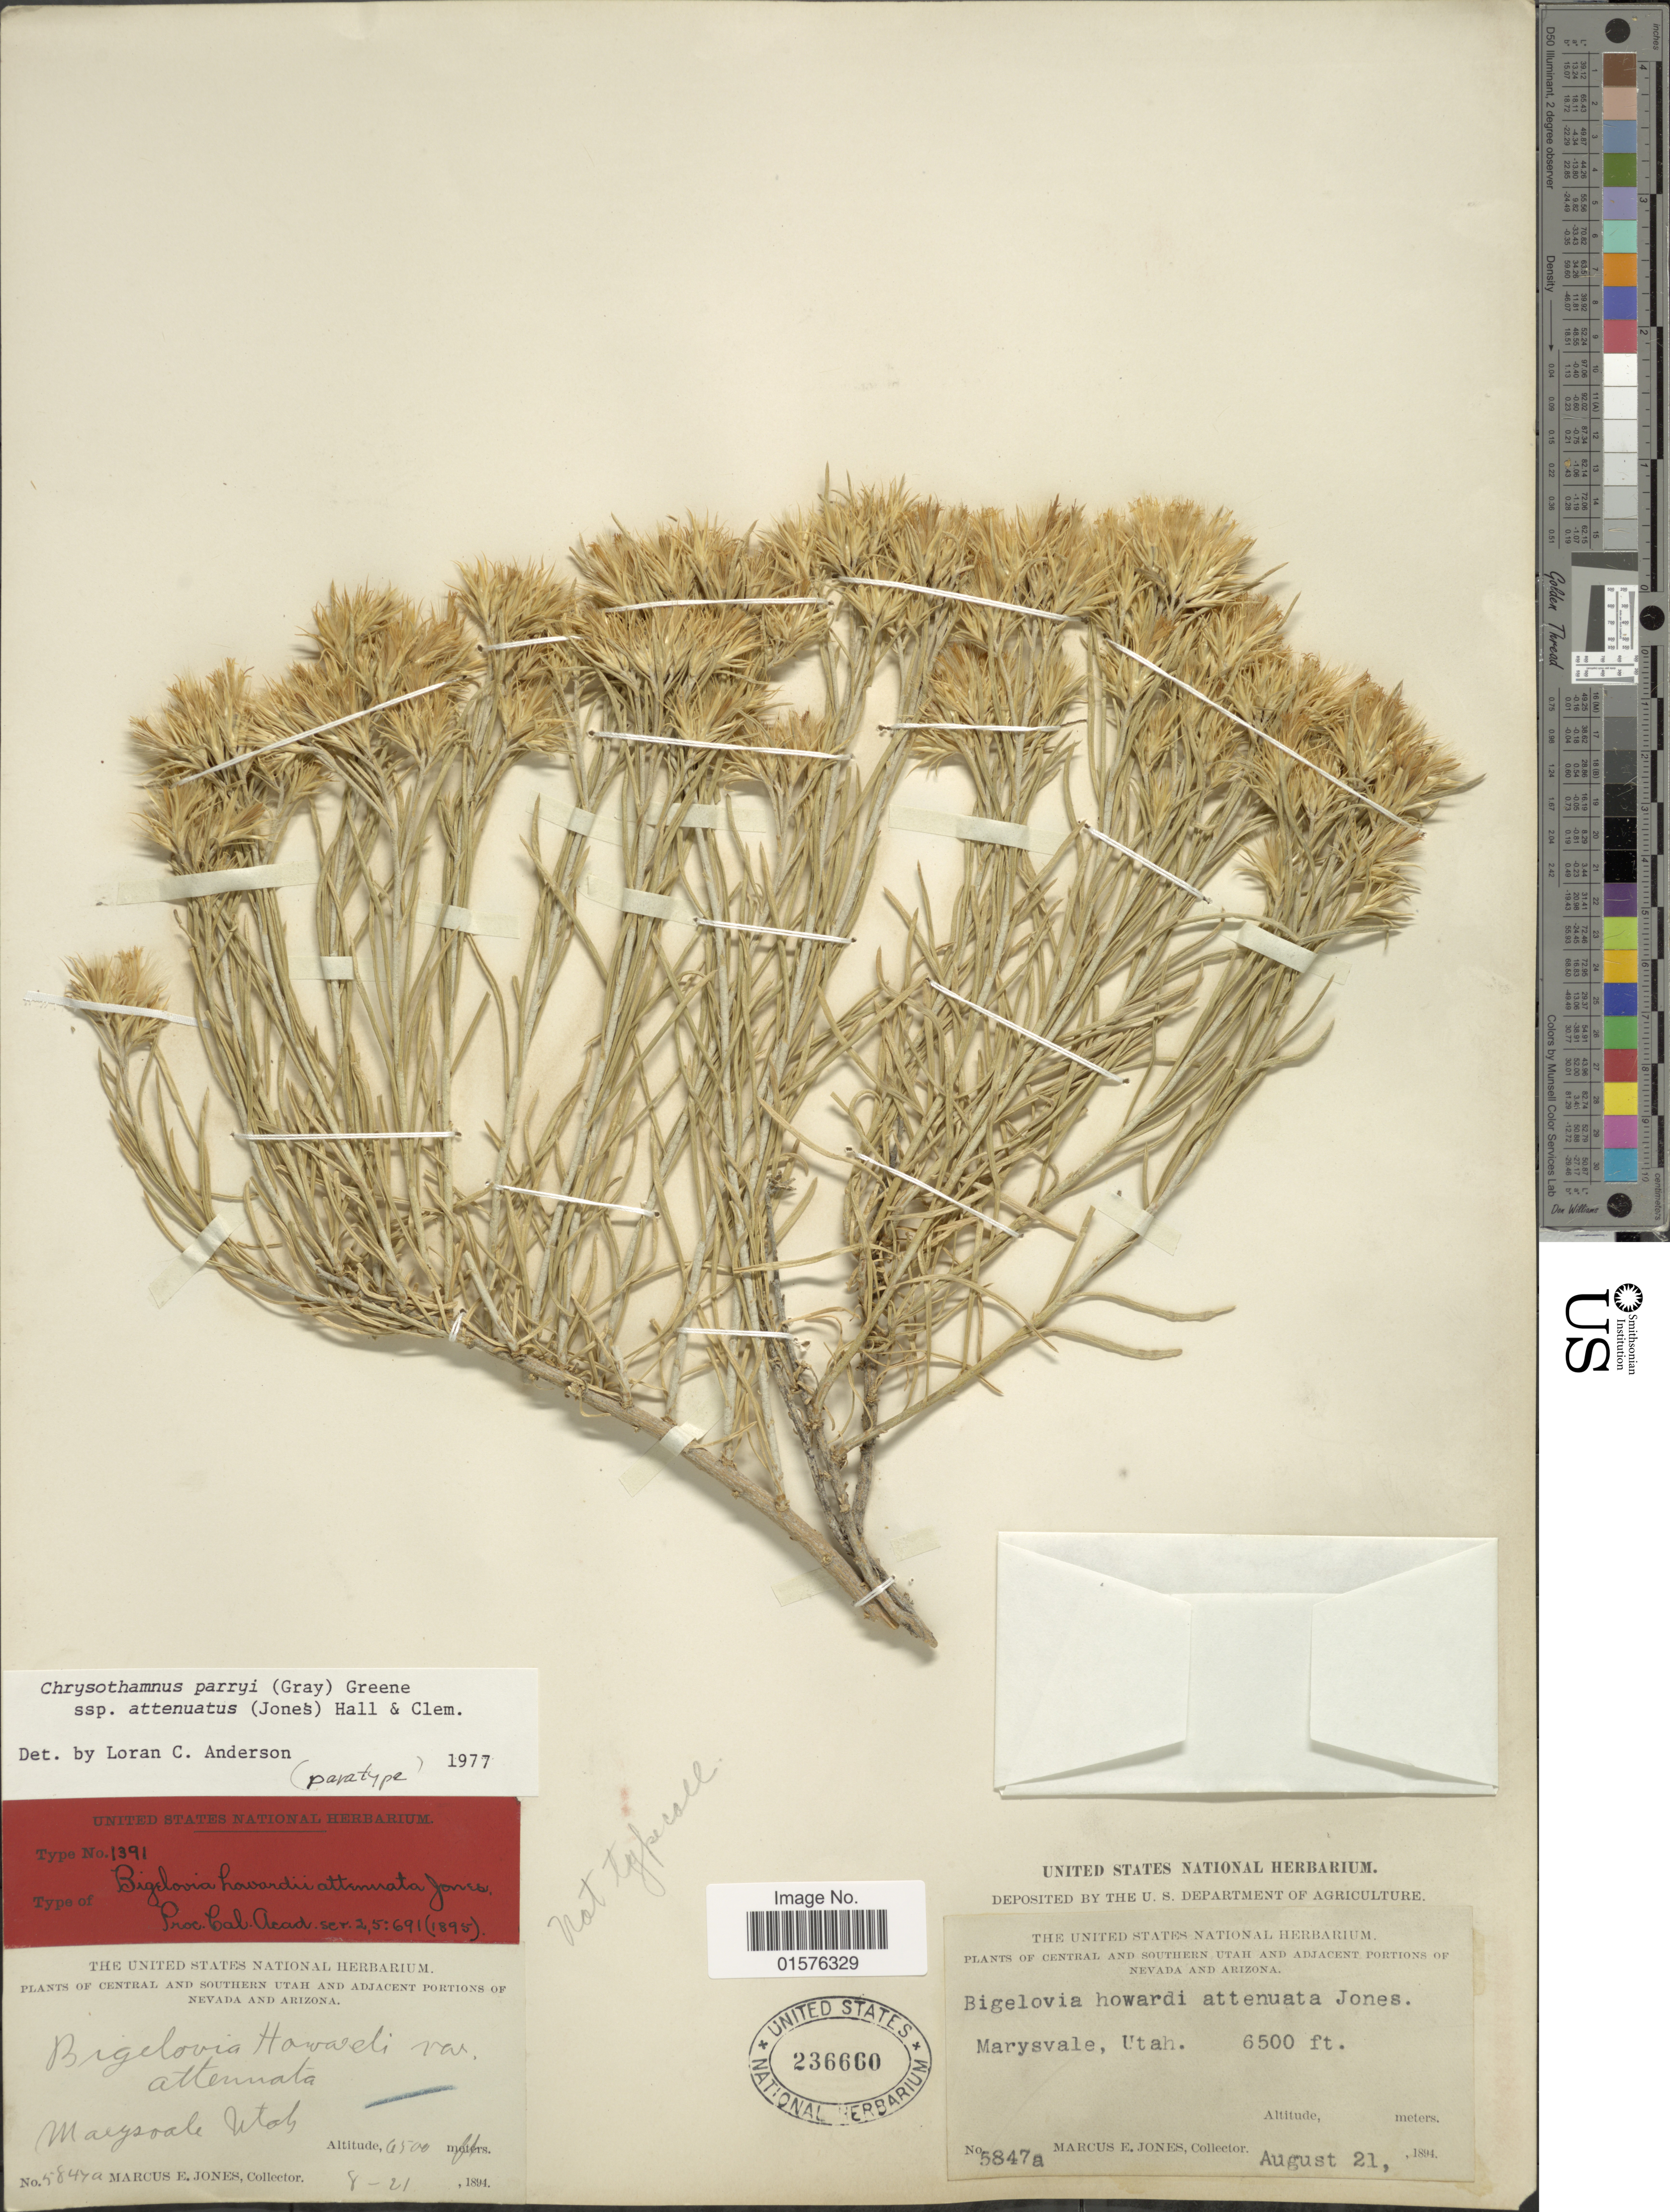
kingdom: Plantae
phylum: Tracheophyta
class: Magnoliopsida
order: Asterales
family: Asteraceae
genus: Ericameria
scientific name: Ericameria parryi var. attenuata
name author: (M.E. Jones) G.L. Nesom & G.I. Baird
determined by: Urbatsch, Lowell E., Curator (LSU), Louisiana State University (UNITED STATES)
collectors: M. E. Jones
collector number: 5841a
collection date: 1894-08-21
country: United States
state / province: Utah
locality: Central and Southern Utah, Marysvale.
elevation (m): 1981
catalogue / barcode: US 236660